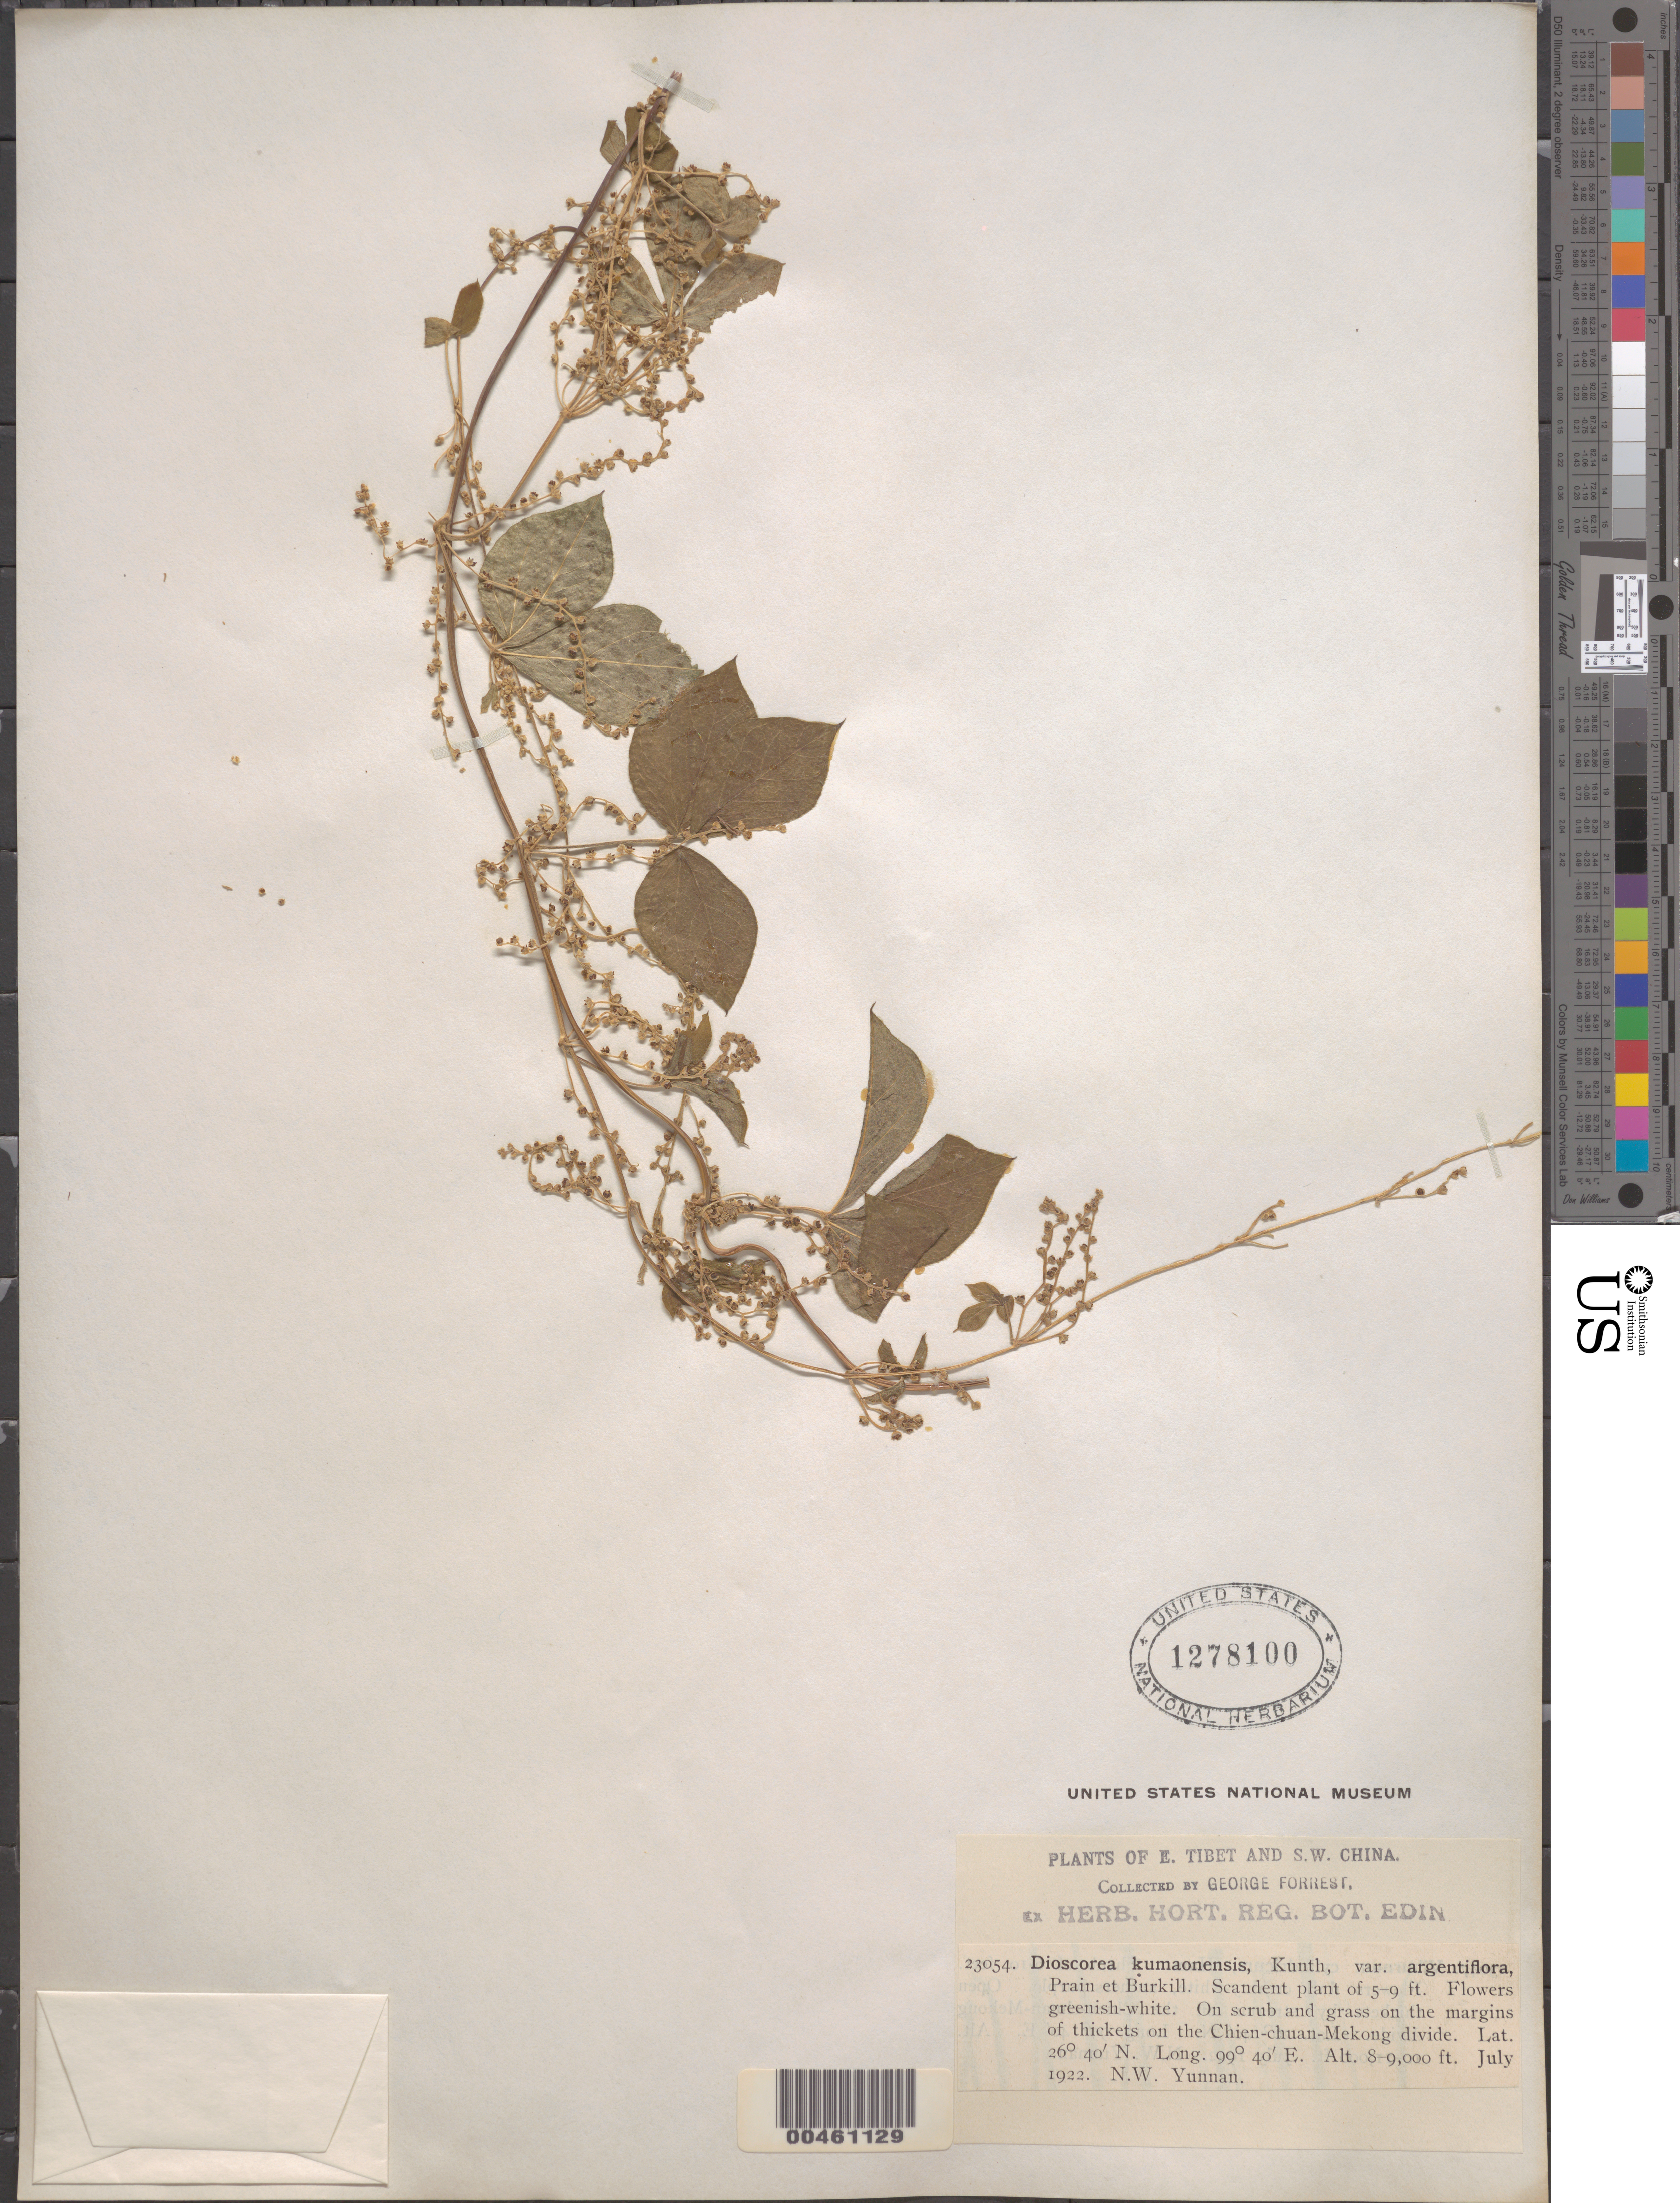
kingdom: Plantae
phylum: Tracheophyta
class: Liliopsida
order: Dioscoreales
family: Dioscoreaceae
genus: Dioscorea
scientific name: Dioscorea kumaonensis var. argentiflora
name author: Prain & Burkill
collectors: G. Forrest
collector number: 23054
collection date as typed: Jul 1922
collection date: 1922-07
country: China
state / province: Yunnan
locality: Chien-chuan - Mekong divide, NW Yunnan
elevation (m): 2438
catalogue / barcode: US 1278100